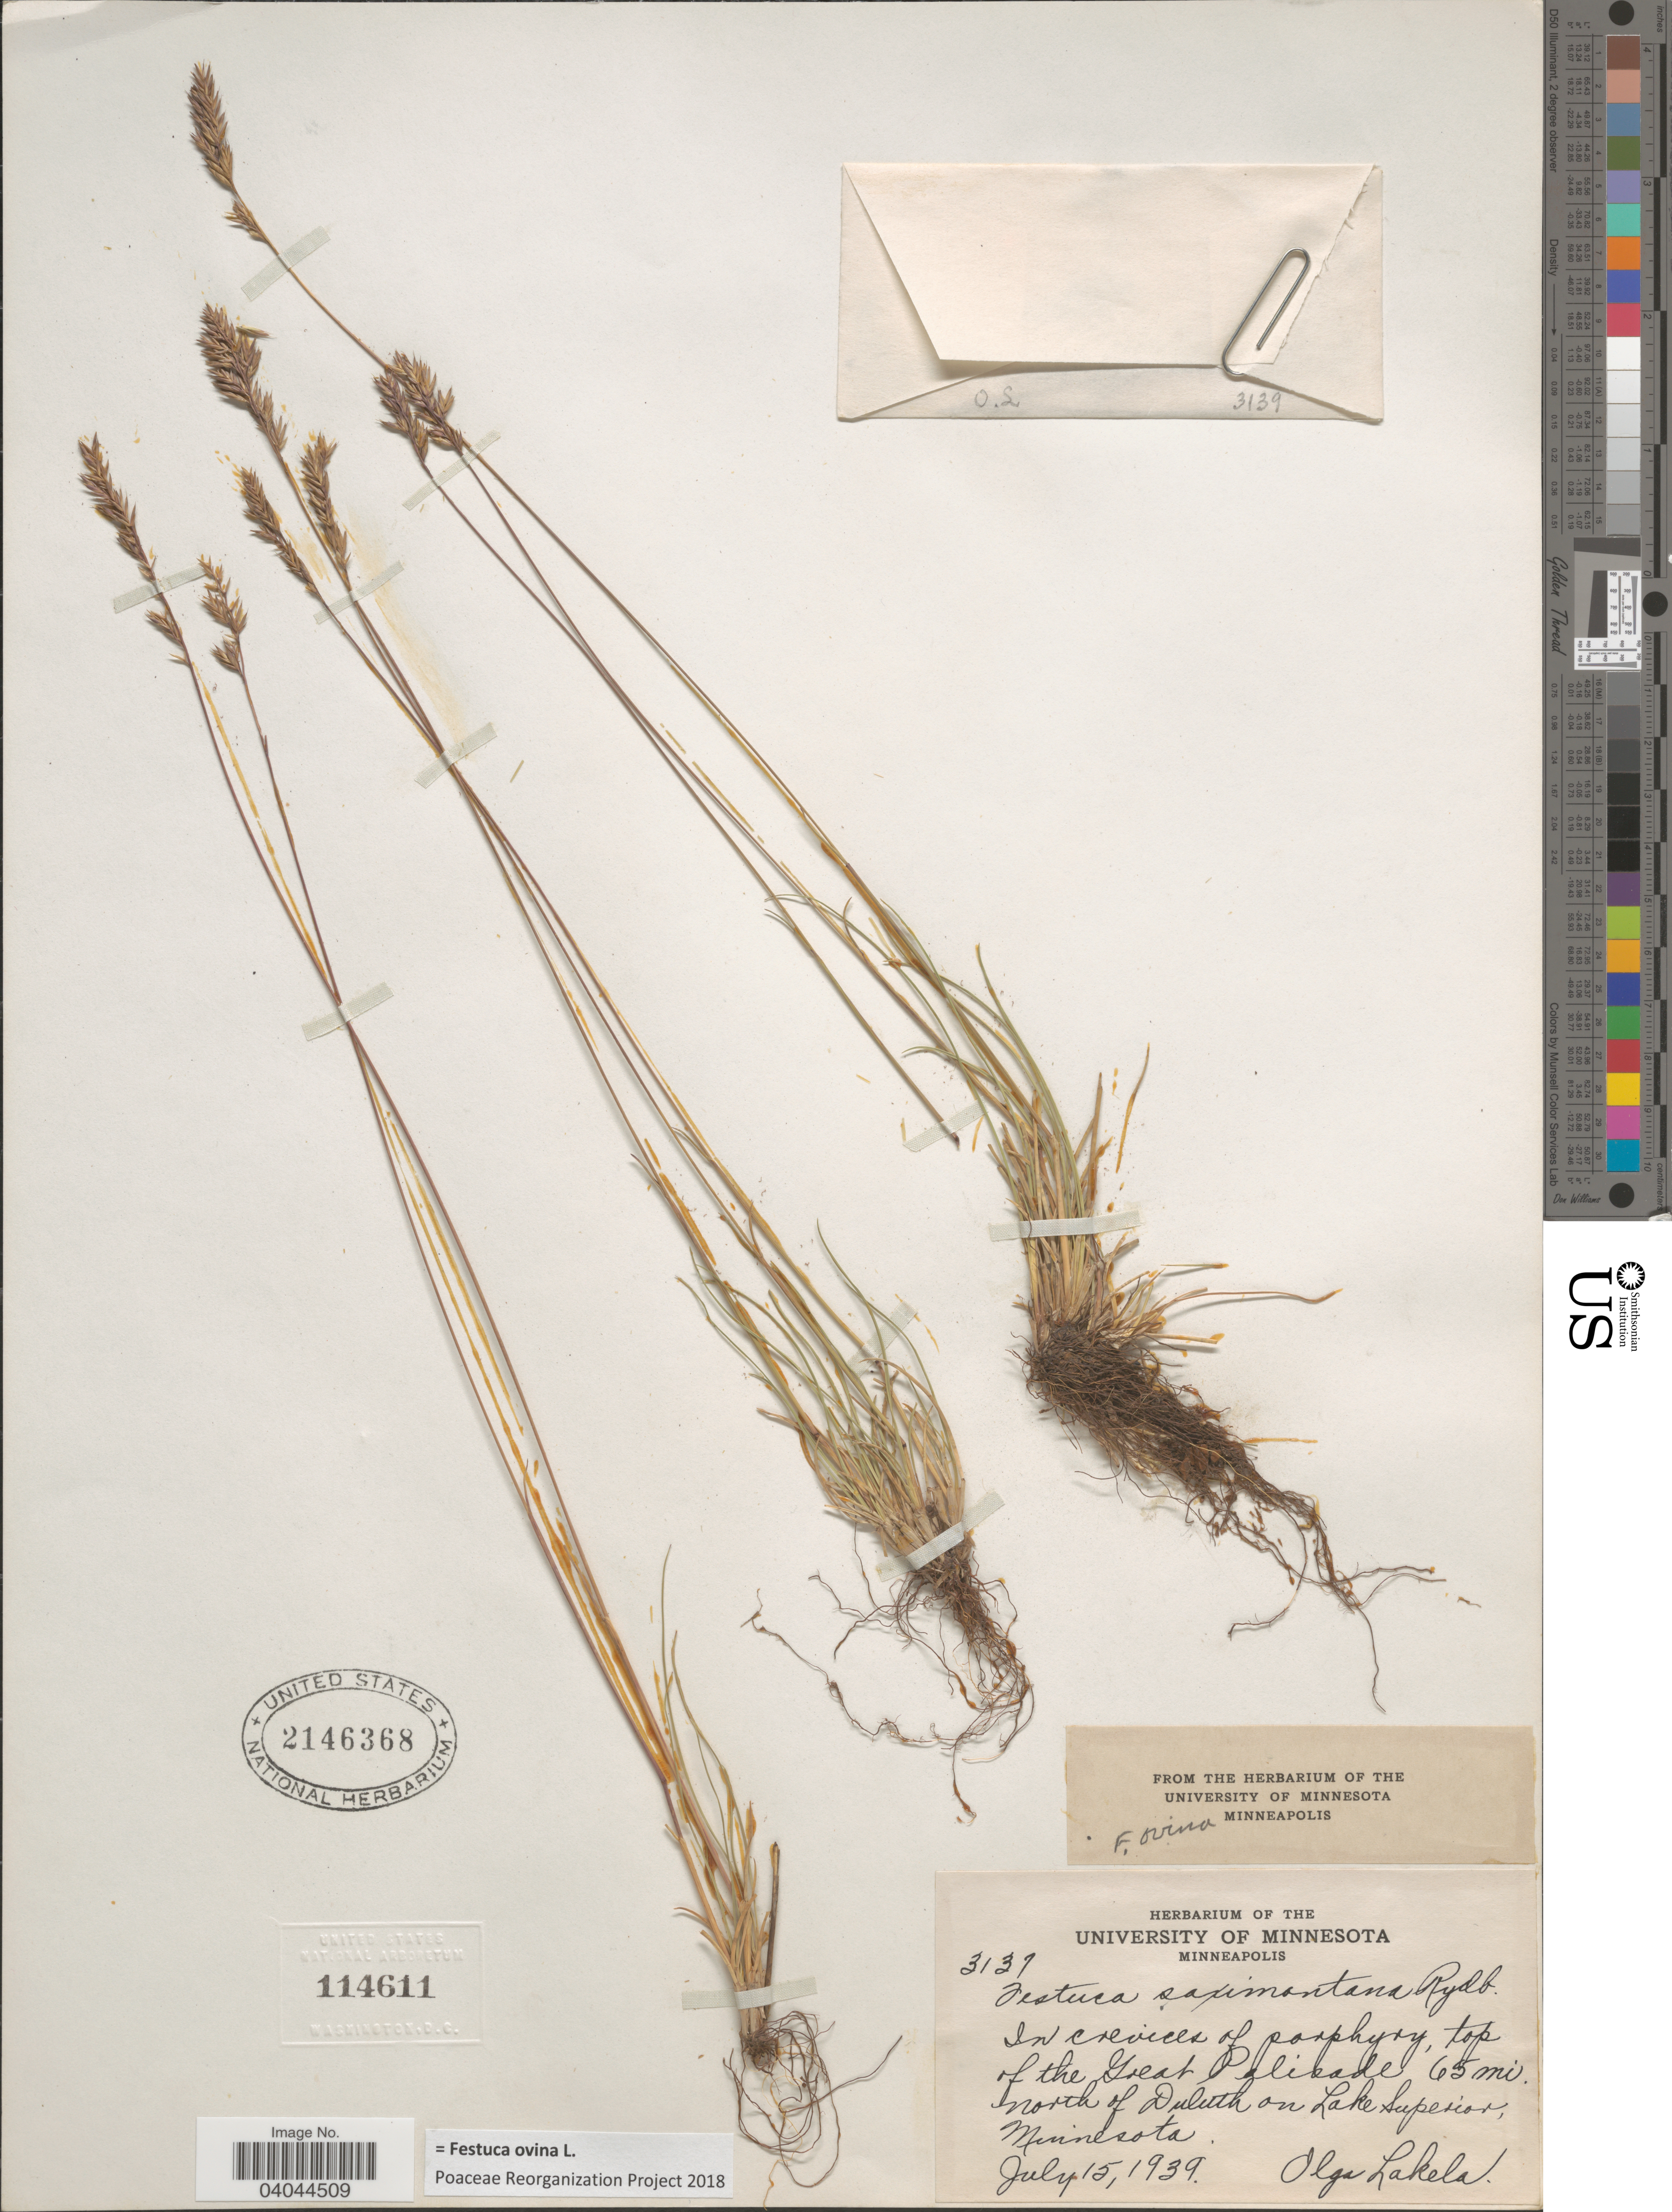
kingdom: Plantae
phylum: Tracheophyta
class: Liliopsida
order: Poales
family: Poaceae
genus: Festuca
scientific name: Festuca ovina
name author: L.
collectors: O. K. Lakela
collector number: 3137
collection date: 1939-07-15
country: United States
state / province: Minnesota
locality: Top of the Great Palisade, 65 mi. north of Duluth on Lake Superior.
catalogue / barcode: US 2146368